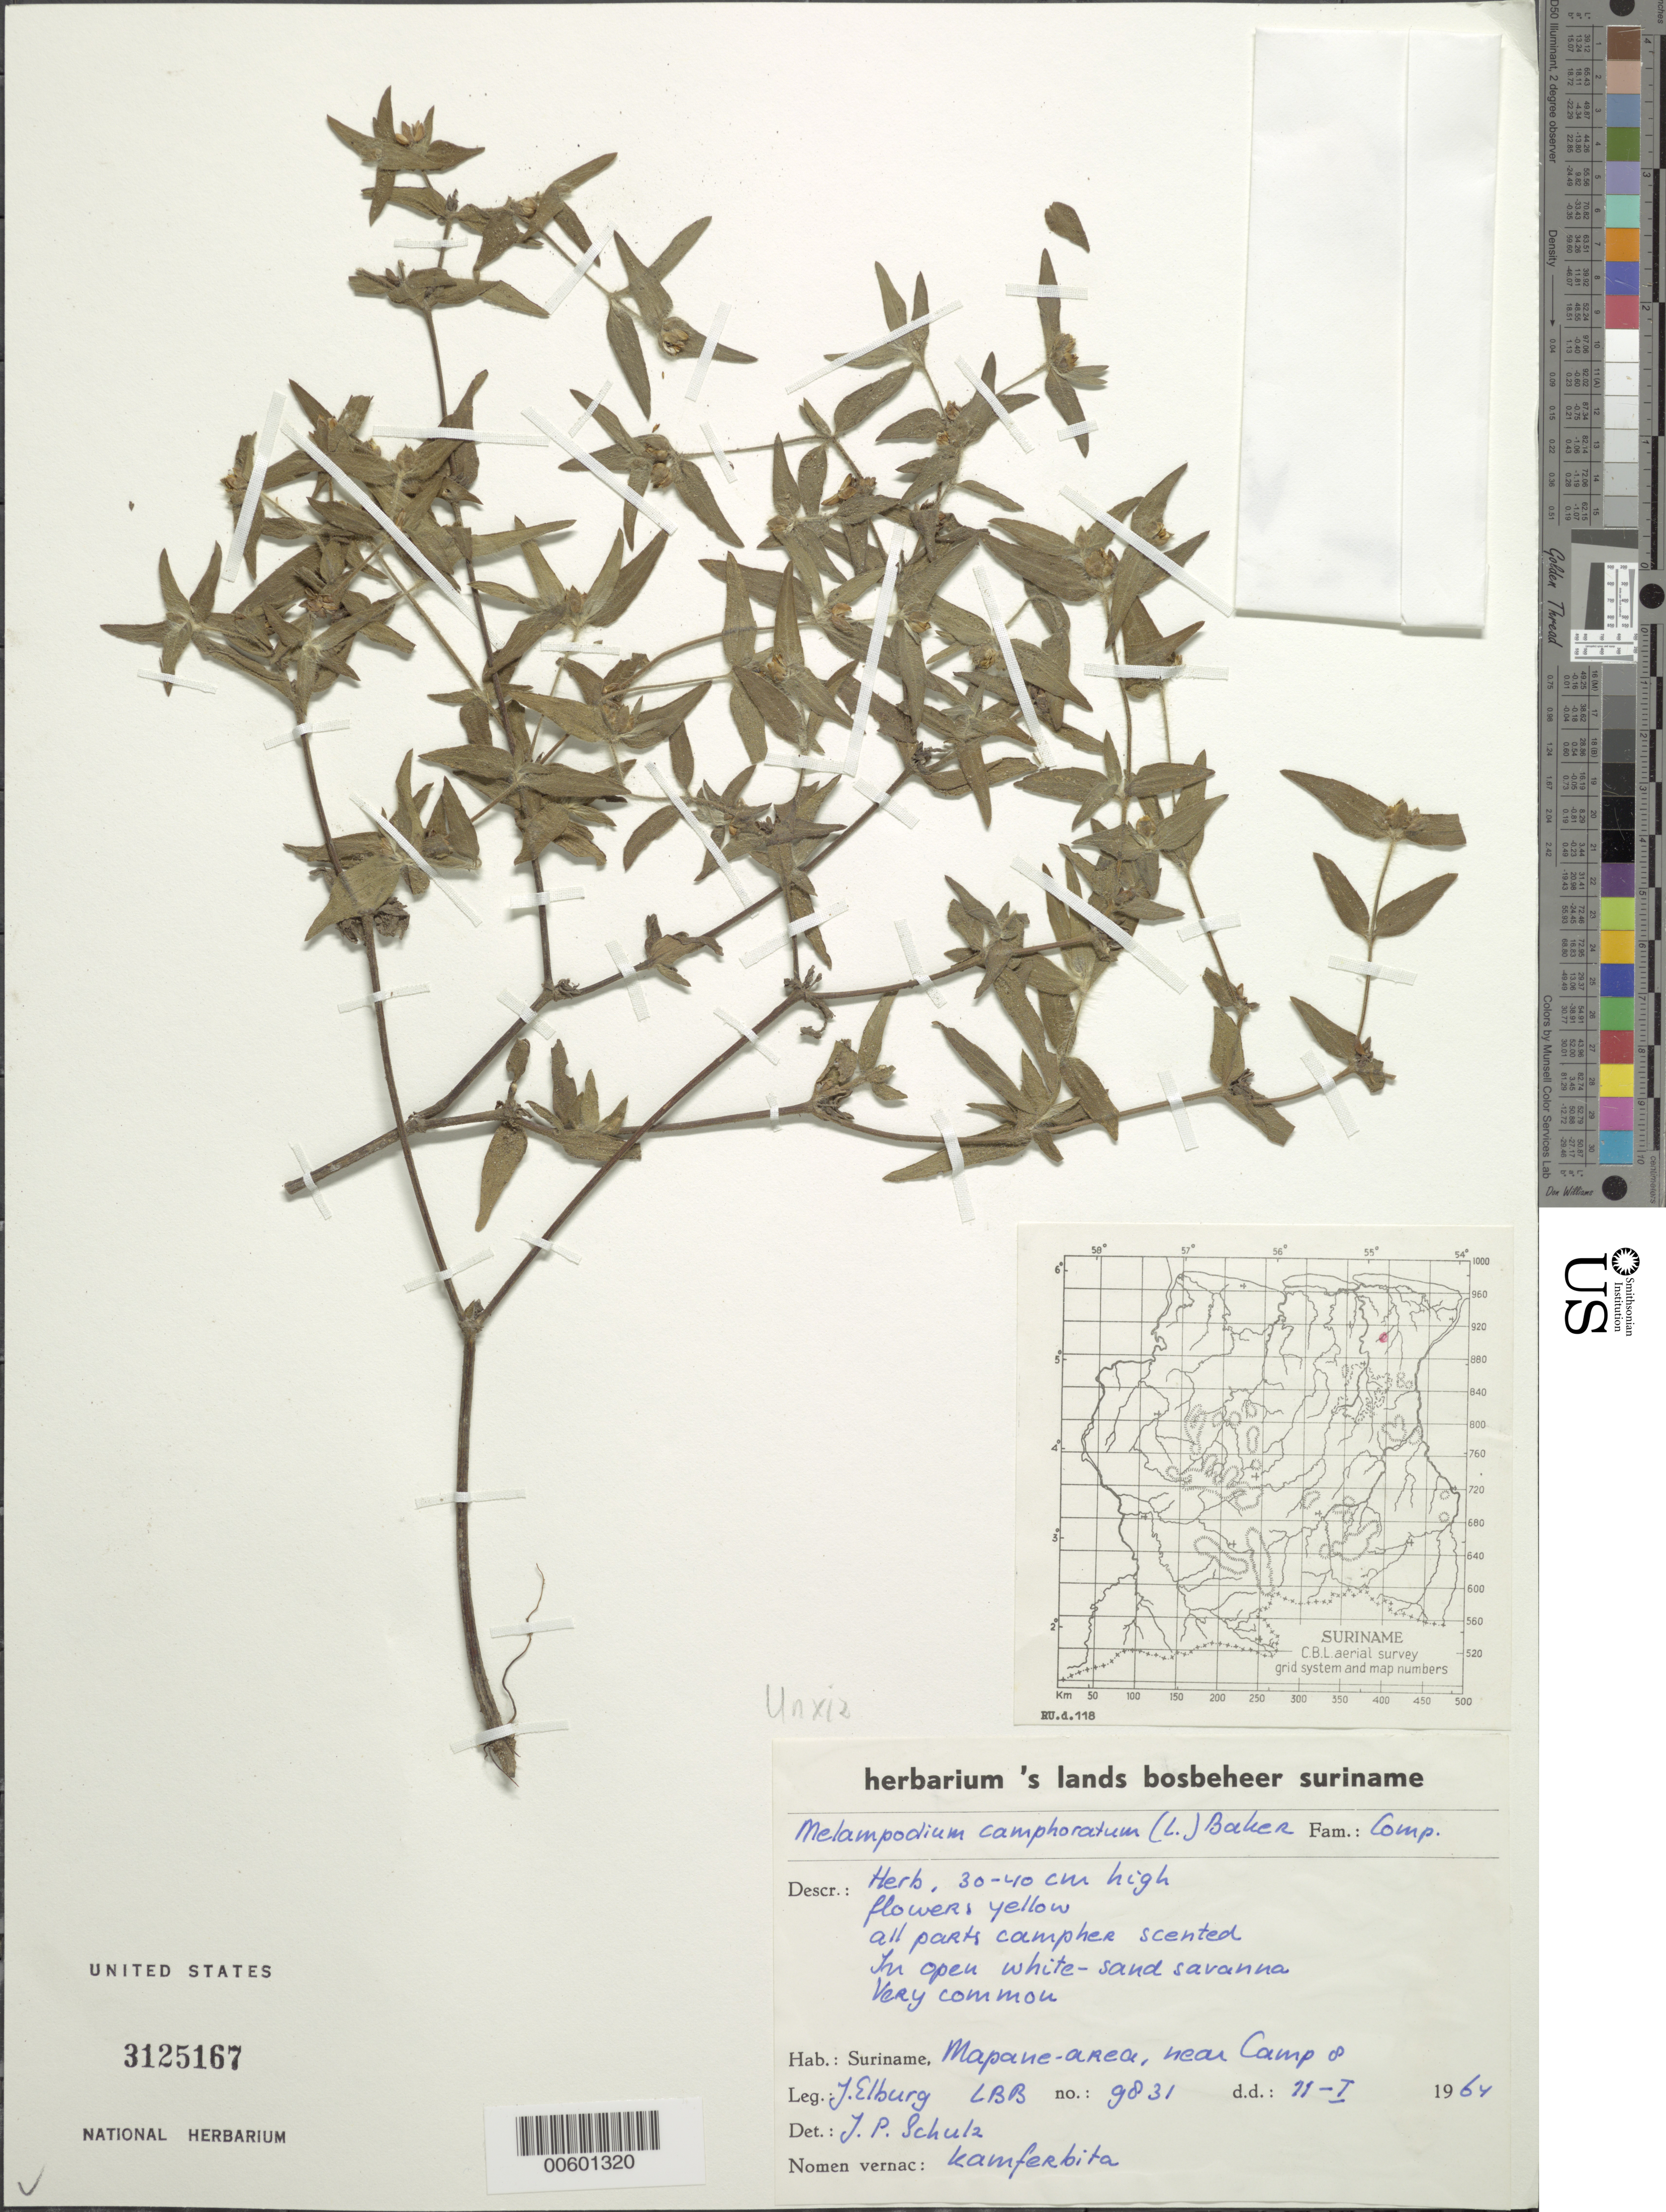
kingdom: Plantae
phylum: Tracheophyta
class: Magnoliopsida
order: Asterales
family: Asteraceae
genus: Unxia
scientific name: Unxia camphorata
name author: L. f.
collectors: J. Elburg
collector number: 9831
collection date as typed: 11-Jan-64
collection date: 1964-01-11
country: Suriname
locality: Jodensavanne-Mapane kreek area, Kamp 8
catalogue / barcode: US 3125167